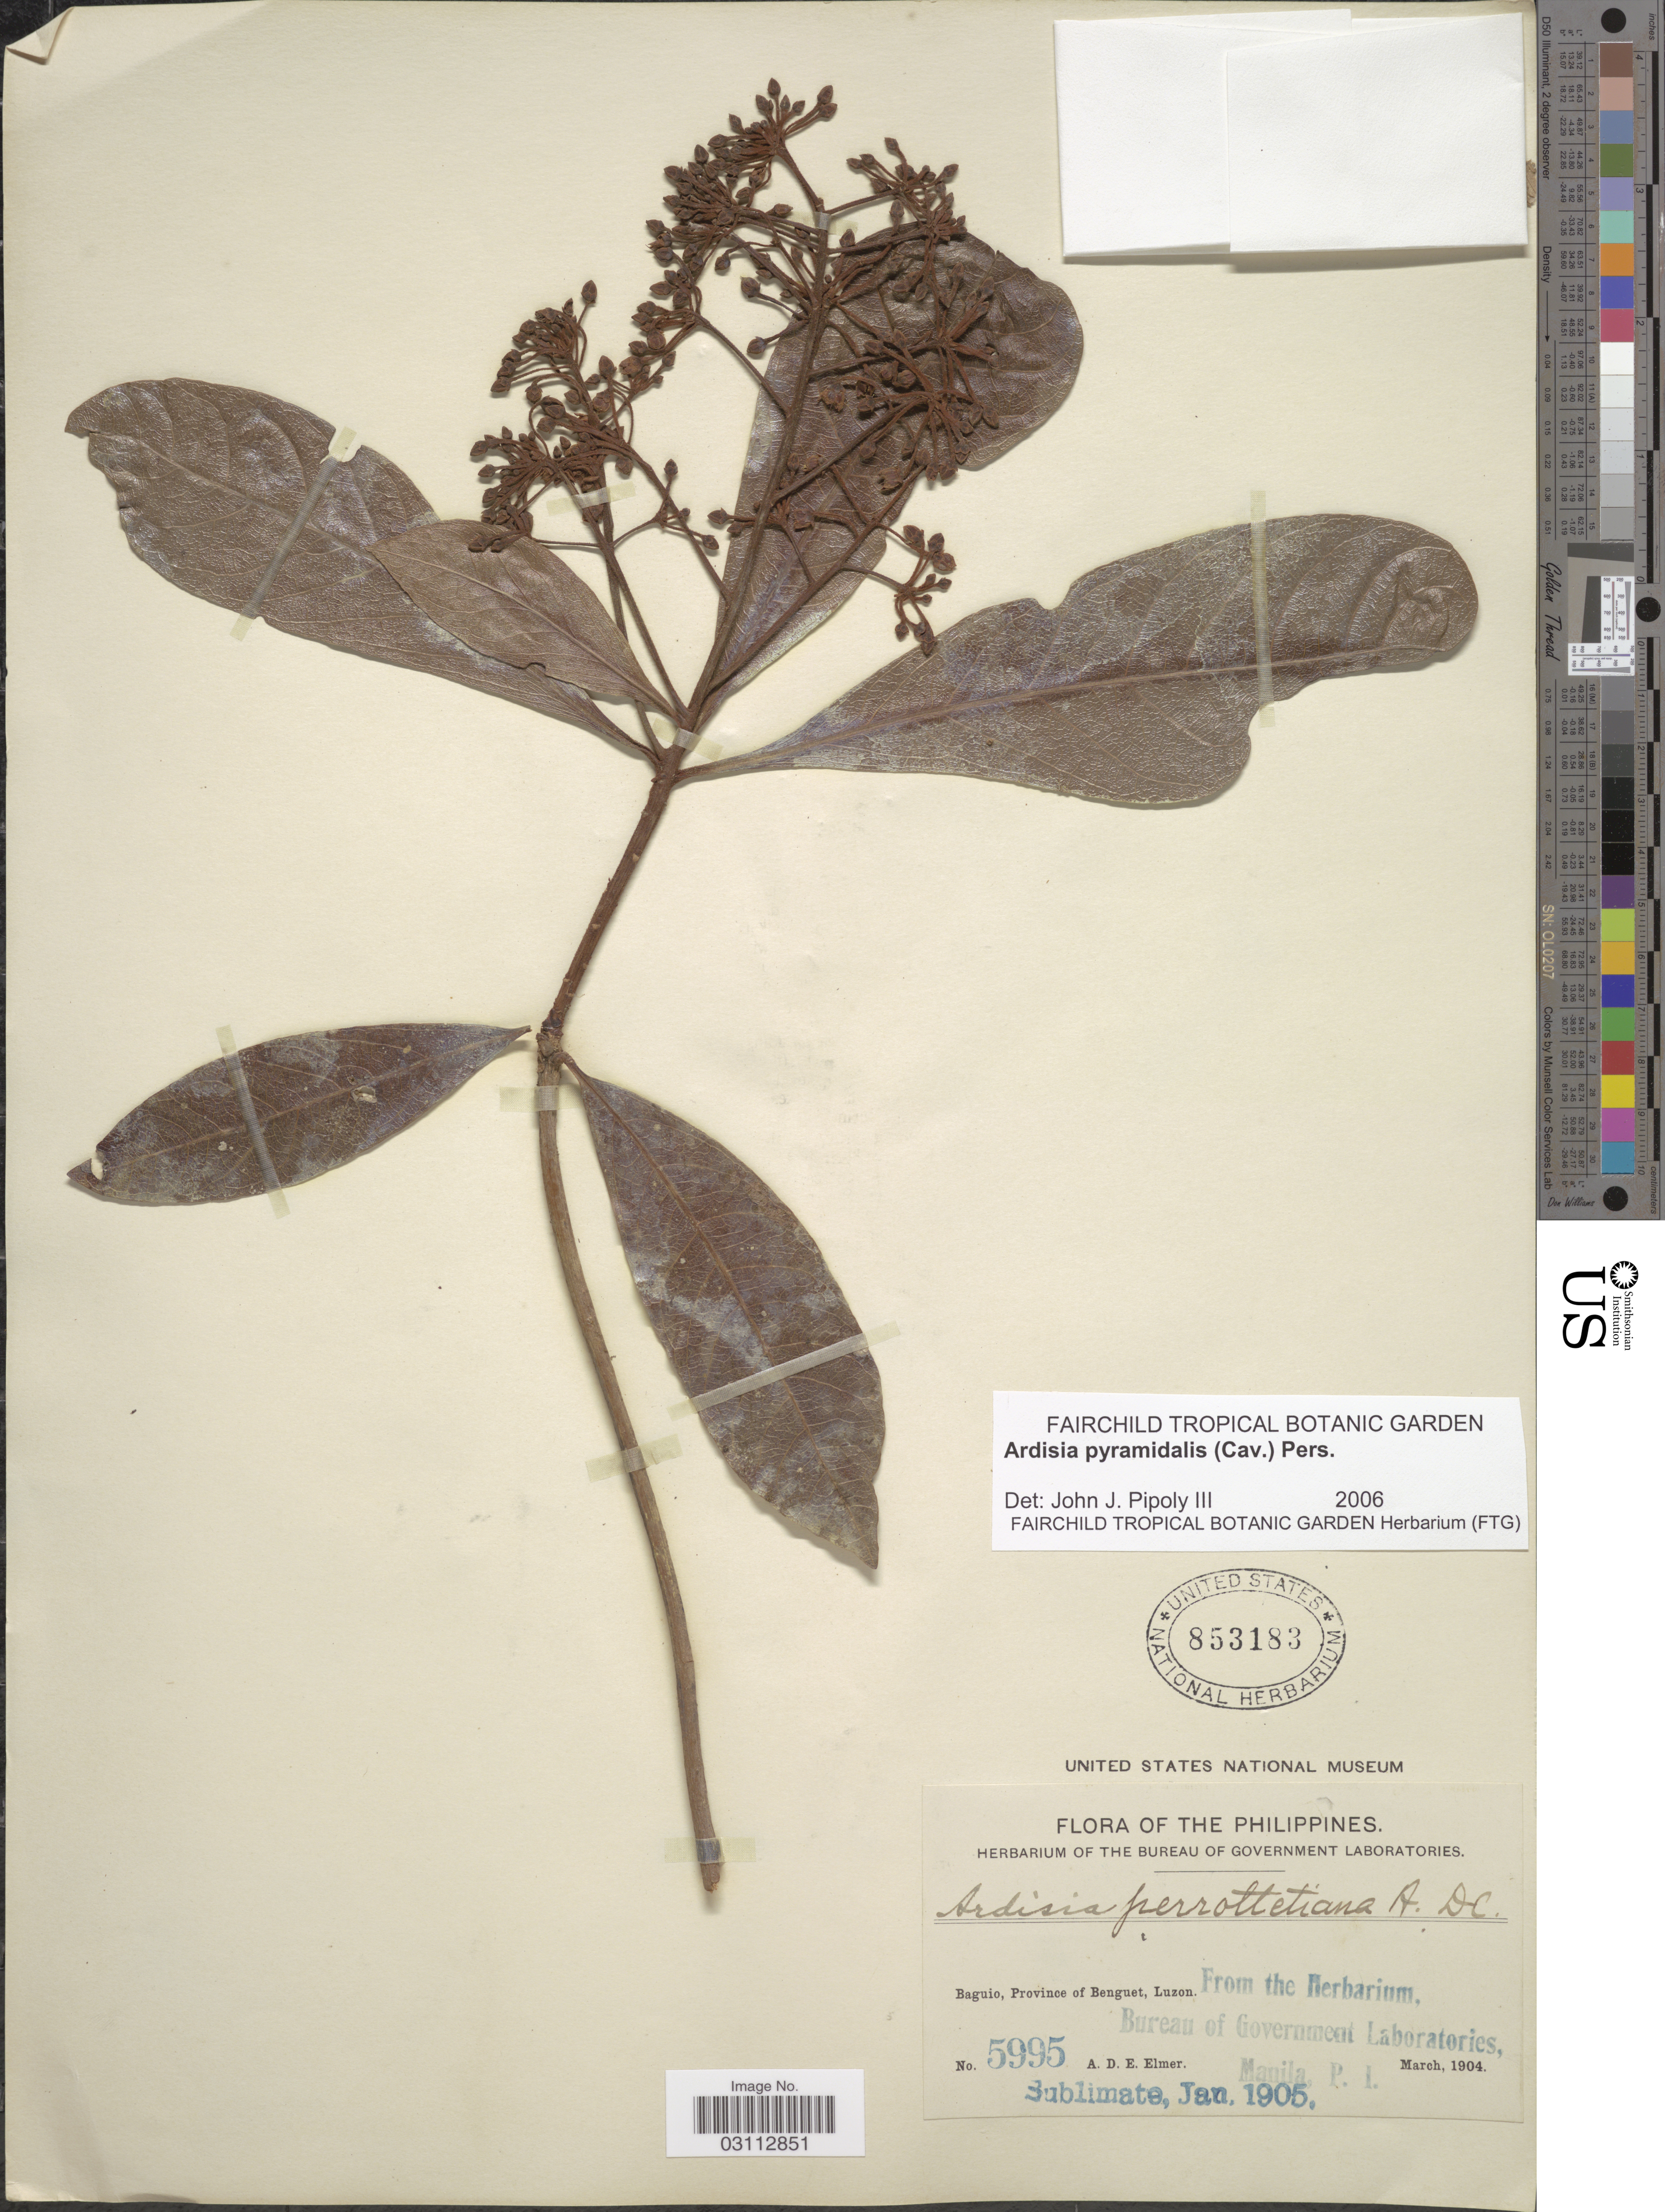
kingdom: Plantae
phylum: Tracheophyta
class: Magnoliopsida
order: Ericales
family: Primulaceae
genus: Ardisia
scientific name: Ardisia pyramidalis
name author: (Cav.) Pers.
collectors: A. D. E. Elmer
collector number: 5995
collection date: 1904-03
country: Philippines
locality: Baguio, Province of Benguet, Luzon.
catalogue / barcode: US 853183